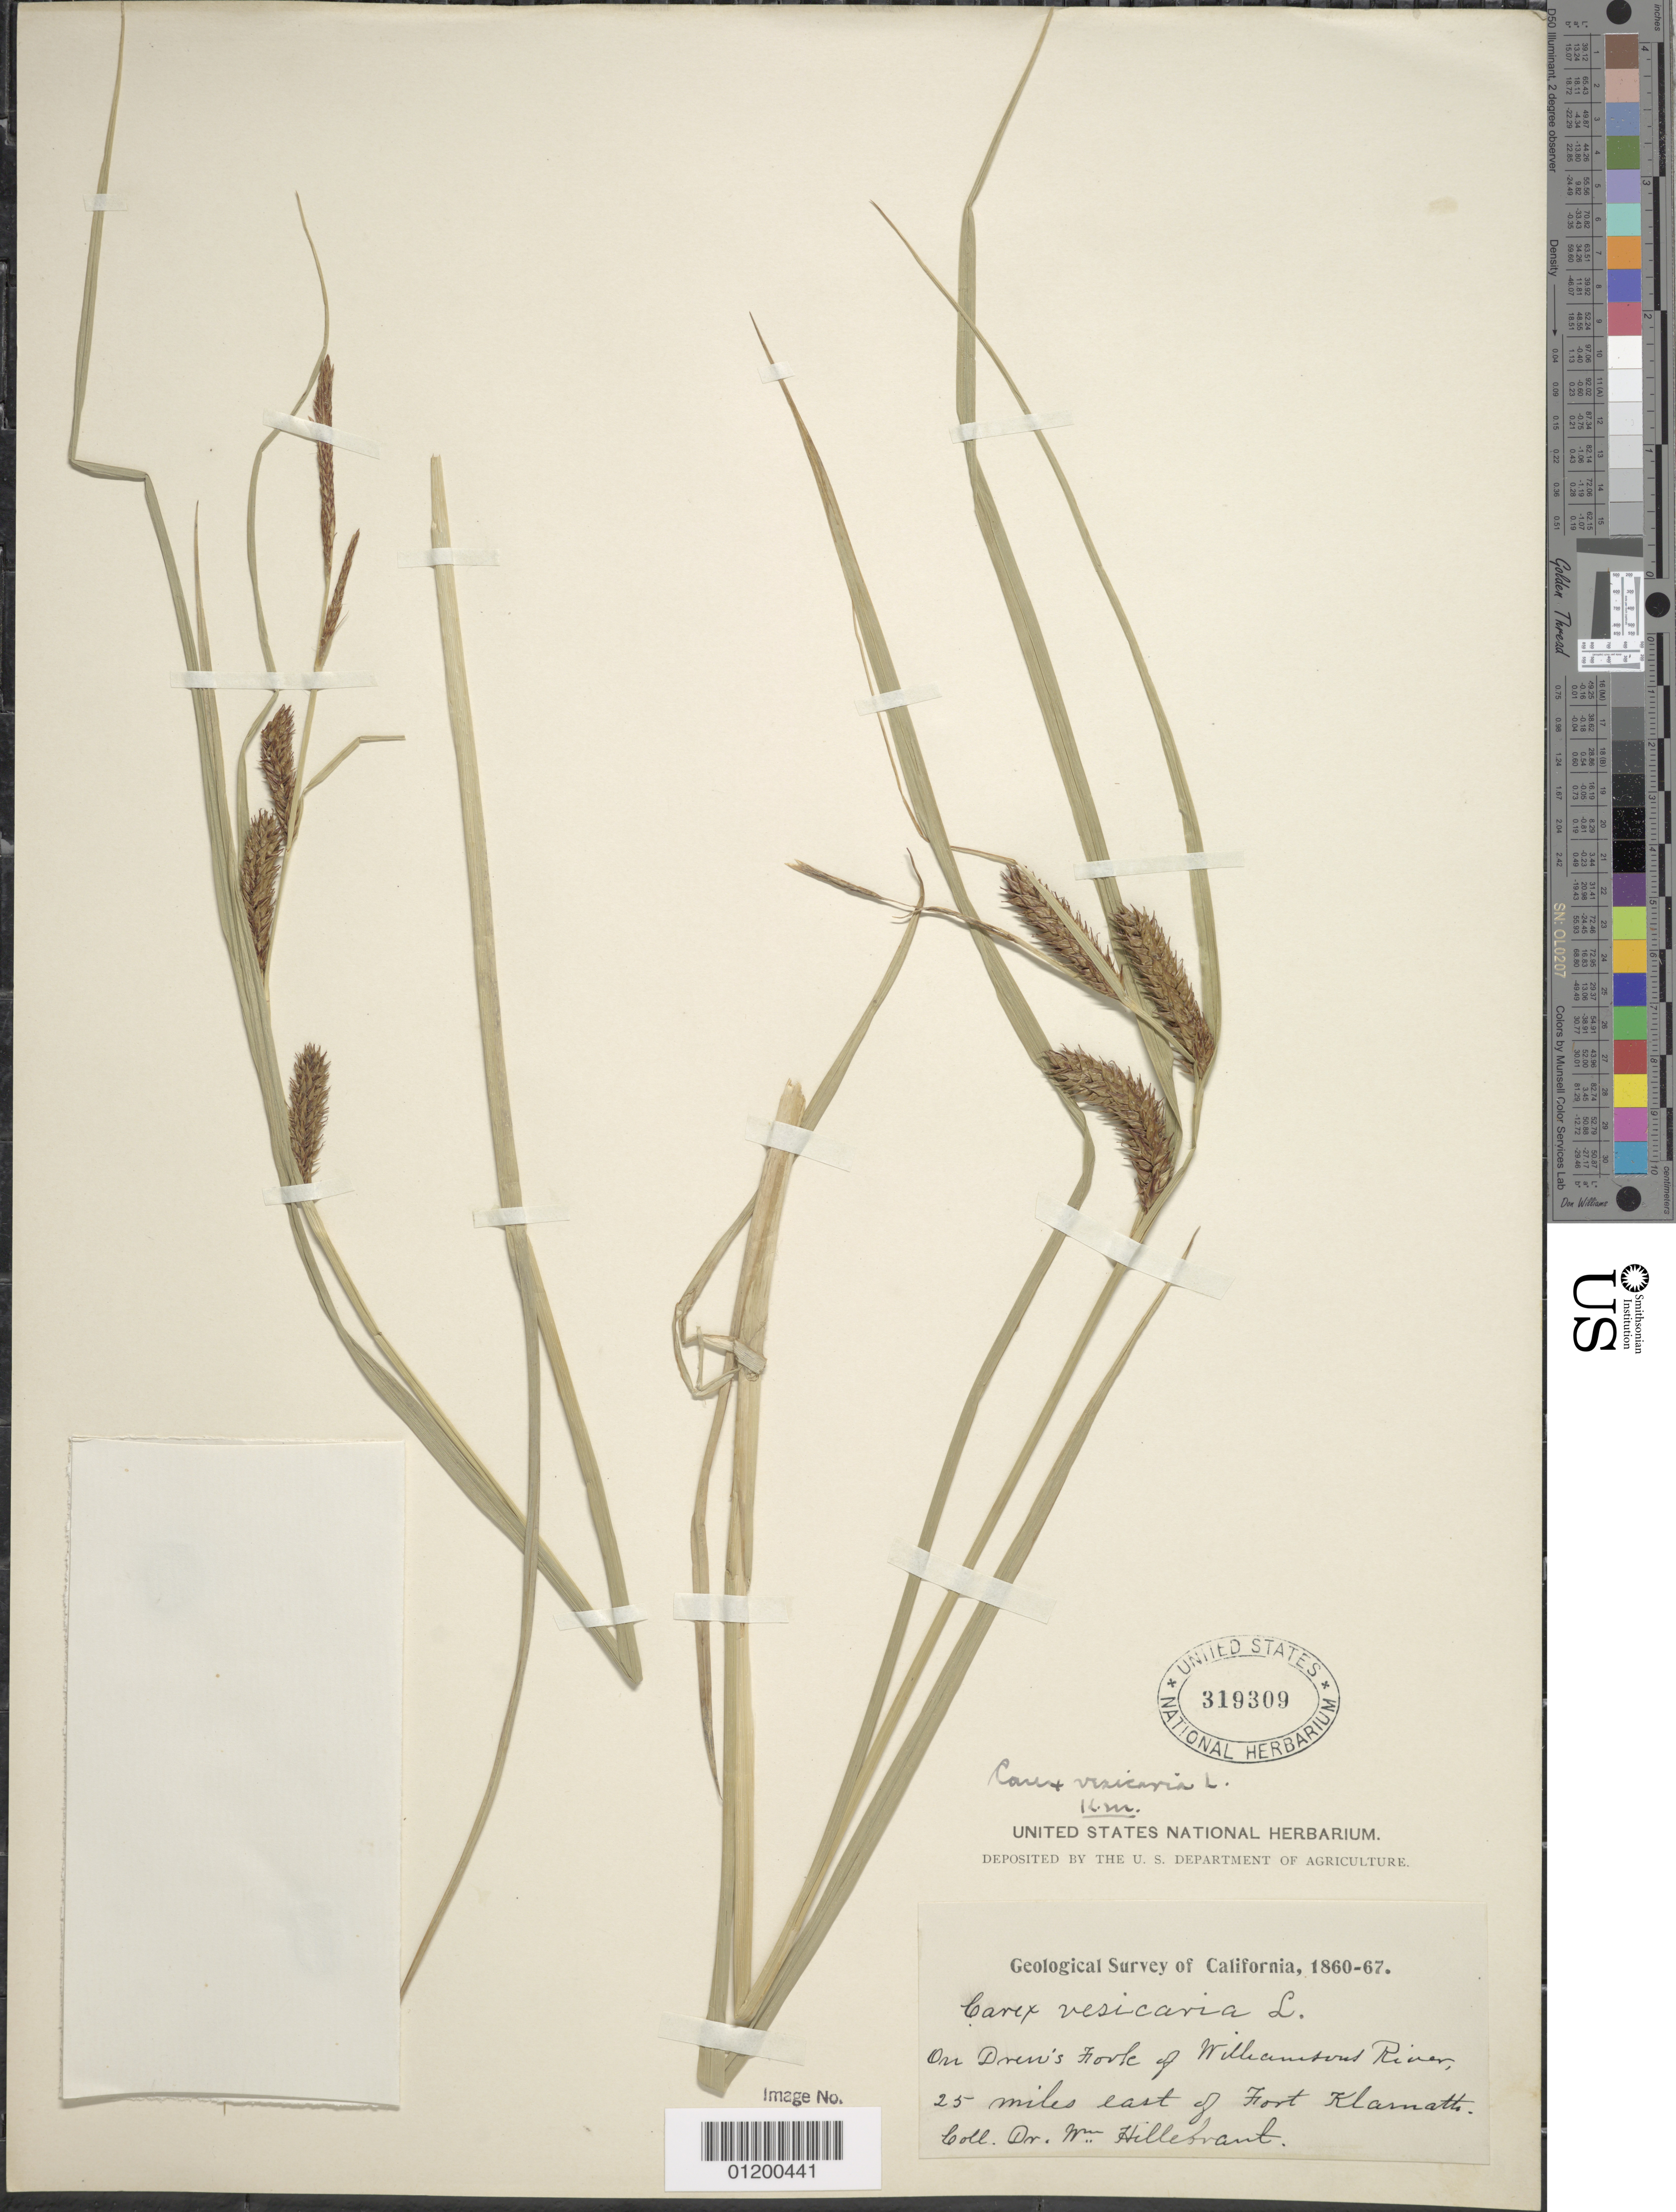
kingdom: Plantae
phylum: Tracheophyta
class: Liliopsida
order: Poales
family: Cyperaceae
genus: Carex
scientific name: Carex vesicaria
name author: L.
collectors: W. Hillebrand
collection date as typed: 1860 to 1867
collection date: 1860/1867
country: United States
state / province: California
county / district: Calaveras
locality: On Dren's Fork of Williamsons River, 25 miles east of Fort Klamath.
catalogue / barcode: US 319309